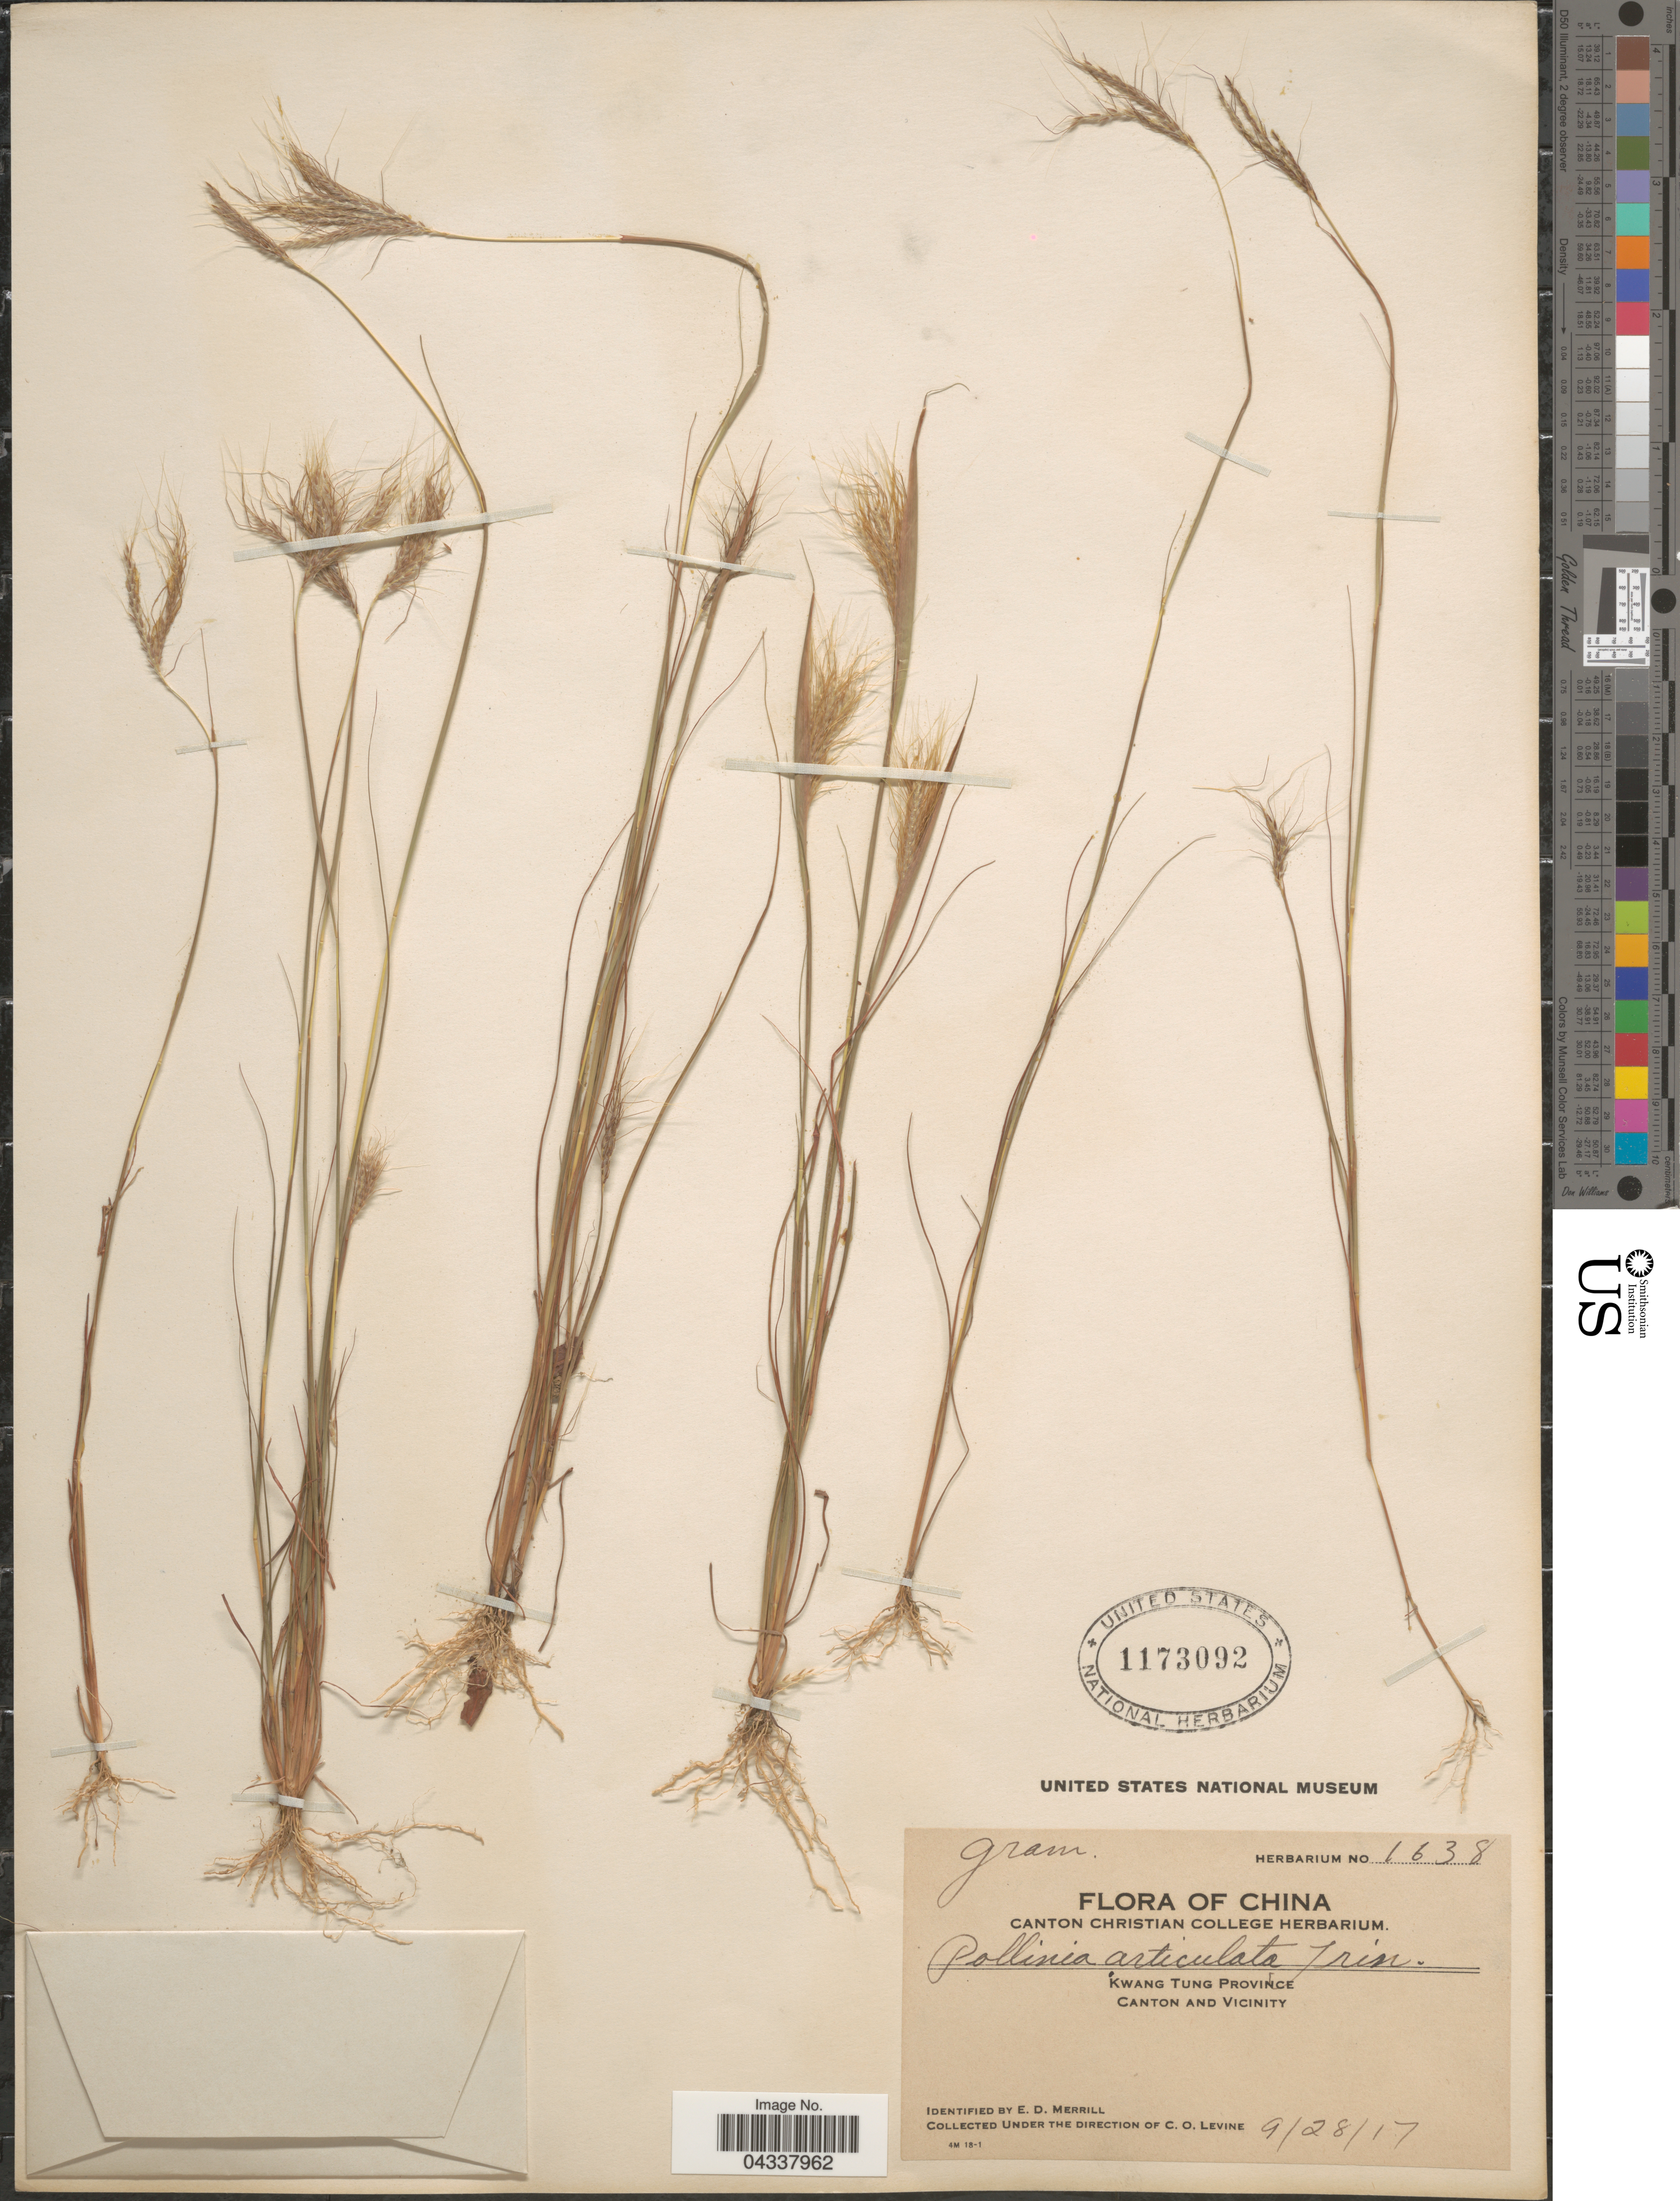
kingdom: Plantae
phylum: Tracheophyta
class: Liliopsida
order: Poales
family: Poaceae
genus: Pseudopogonatherum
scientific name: Pseudopogonatherum contortum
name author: A. Camus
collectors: C. O. Levine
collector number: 1638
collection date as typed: Transcribed d/m/y: 28/9/17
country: China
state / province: Guangdong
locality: Kwang Tung Province. Canton and Vicinity.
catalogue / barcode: US 1173092